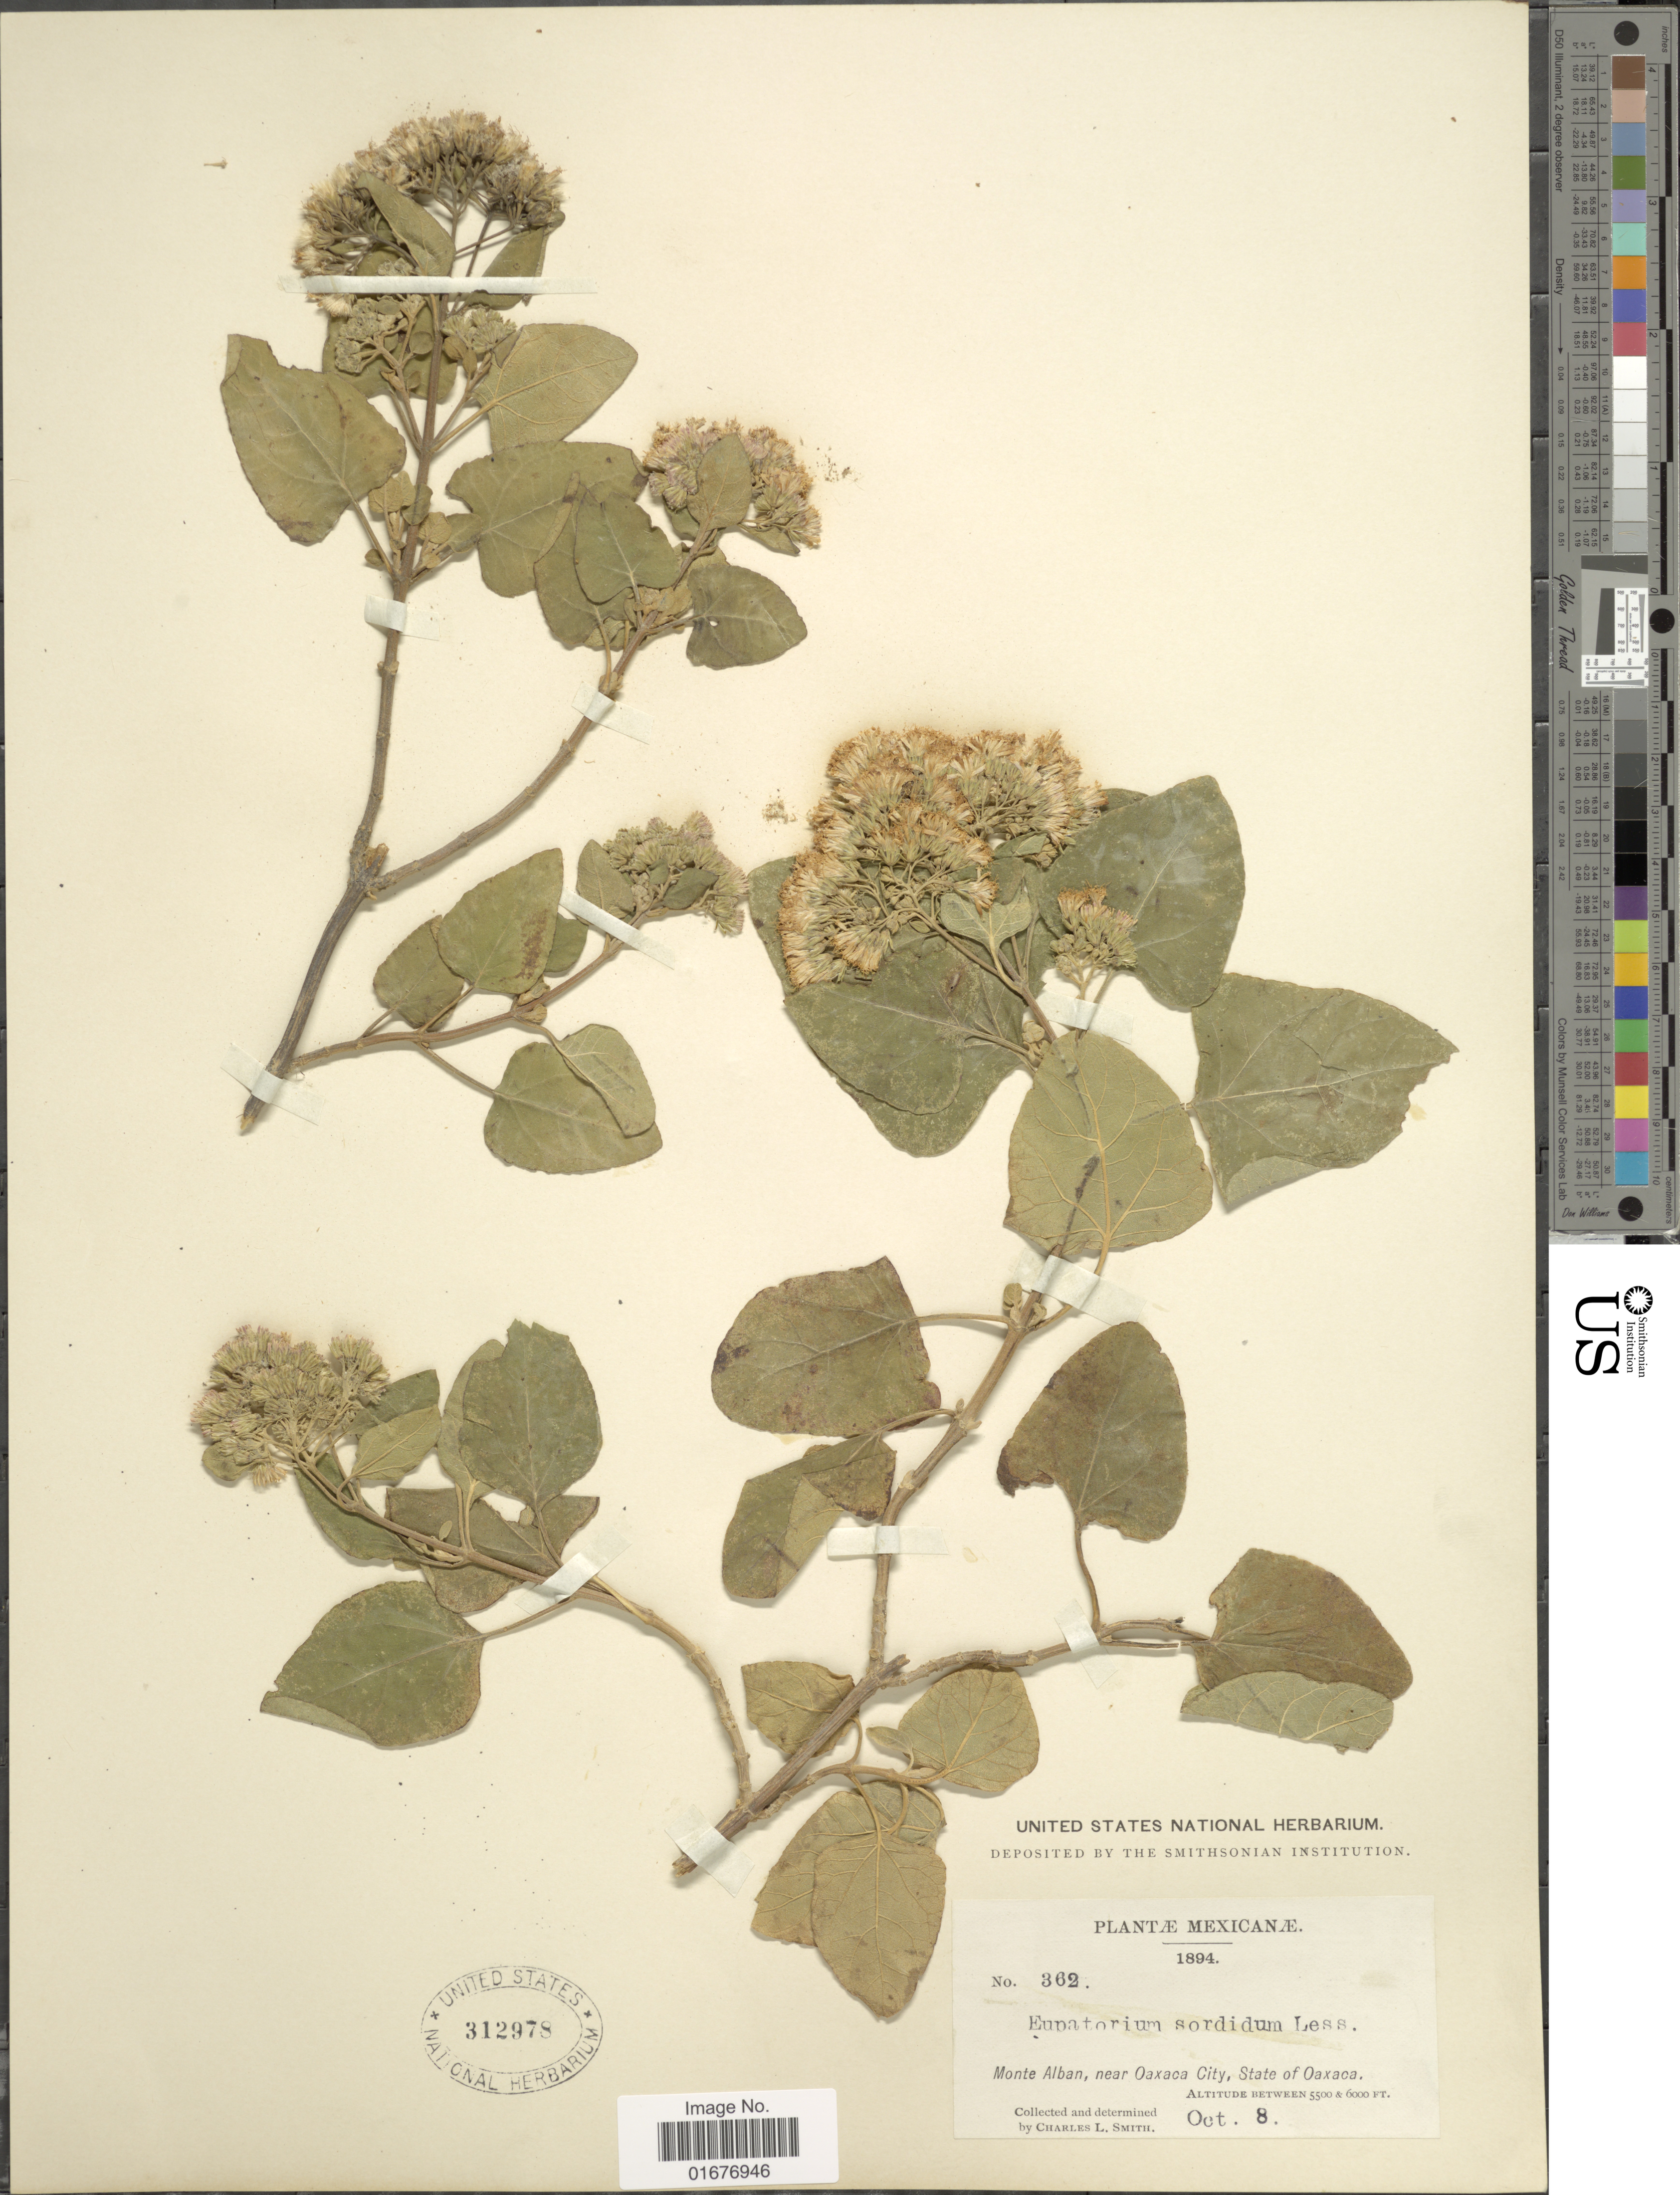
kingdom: Plantae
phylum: Tracheophyta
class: Magnoliopsida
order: Asterales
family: Asteraceae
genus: Ageratina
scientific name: Ageratina tomentella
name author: (Schrad.) R.M. King & H. Rob.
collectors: C. L. Smith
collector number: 362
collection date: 1894-10-08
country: Mexico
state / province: Oaxaca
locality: Monte Alban, near Oaxaca city, State of Oaxaca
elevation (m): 1676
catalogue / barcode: US 312978